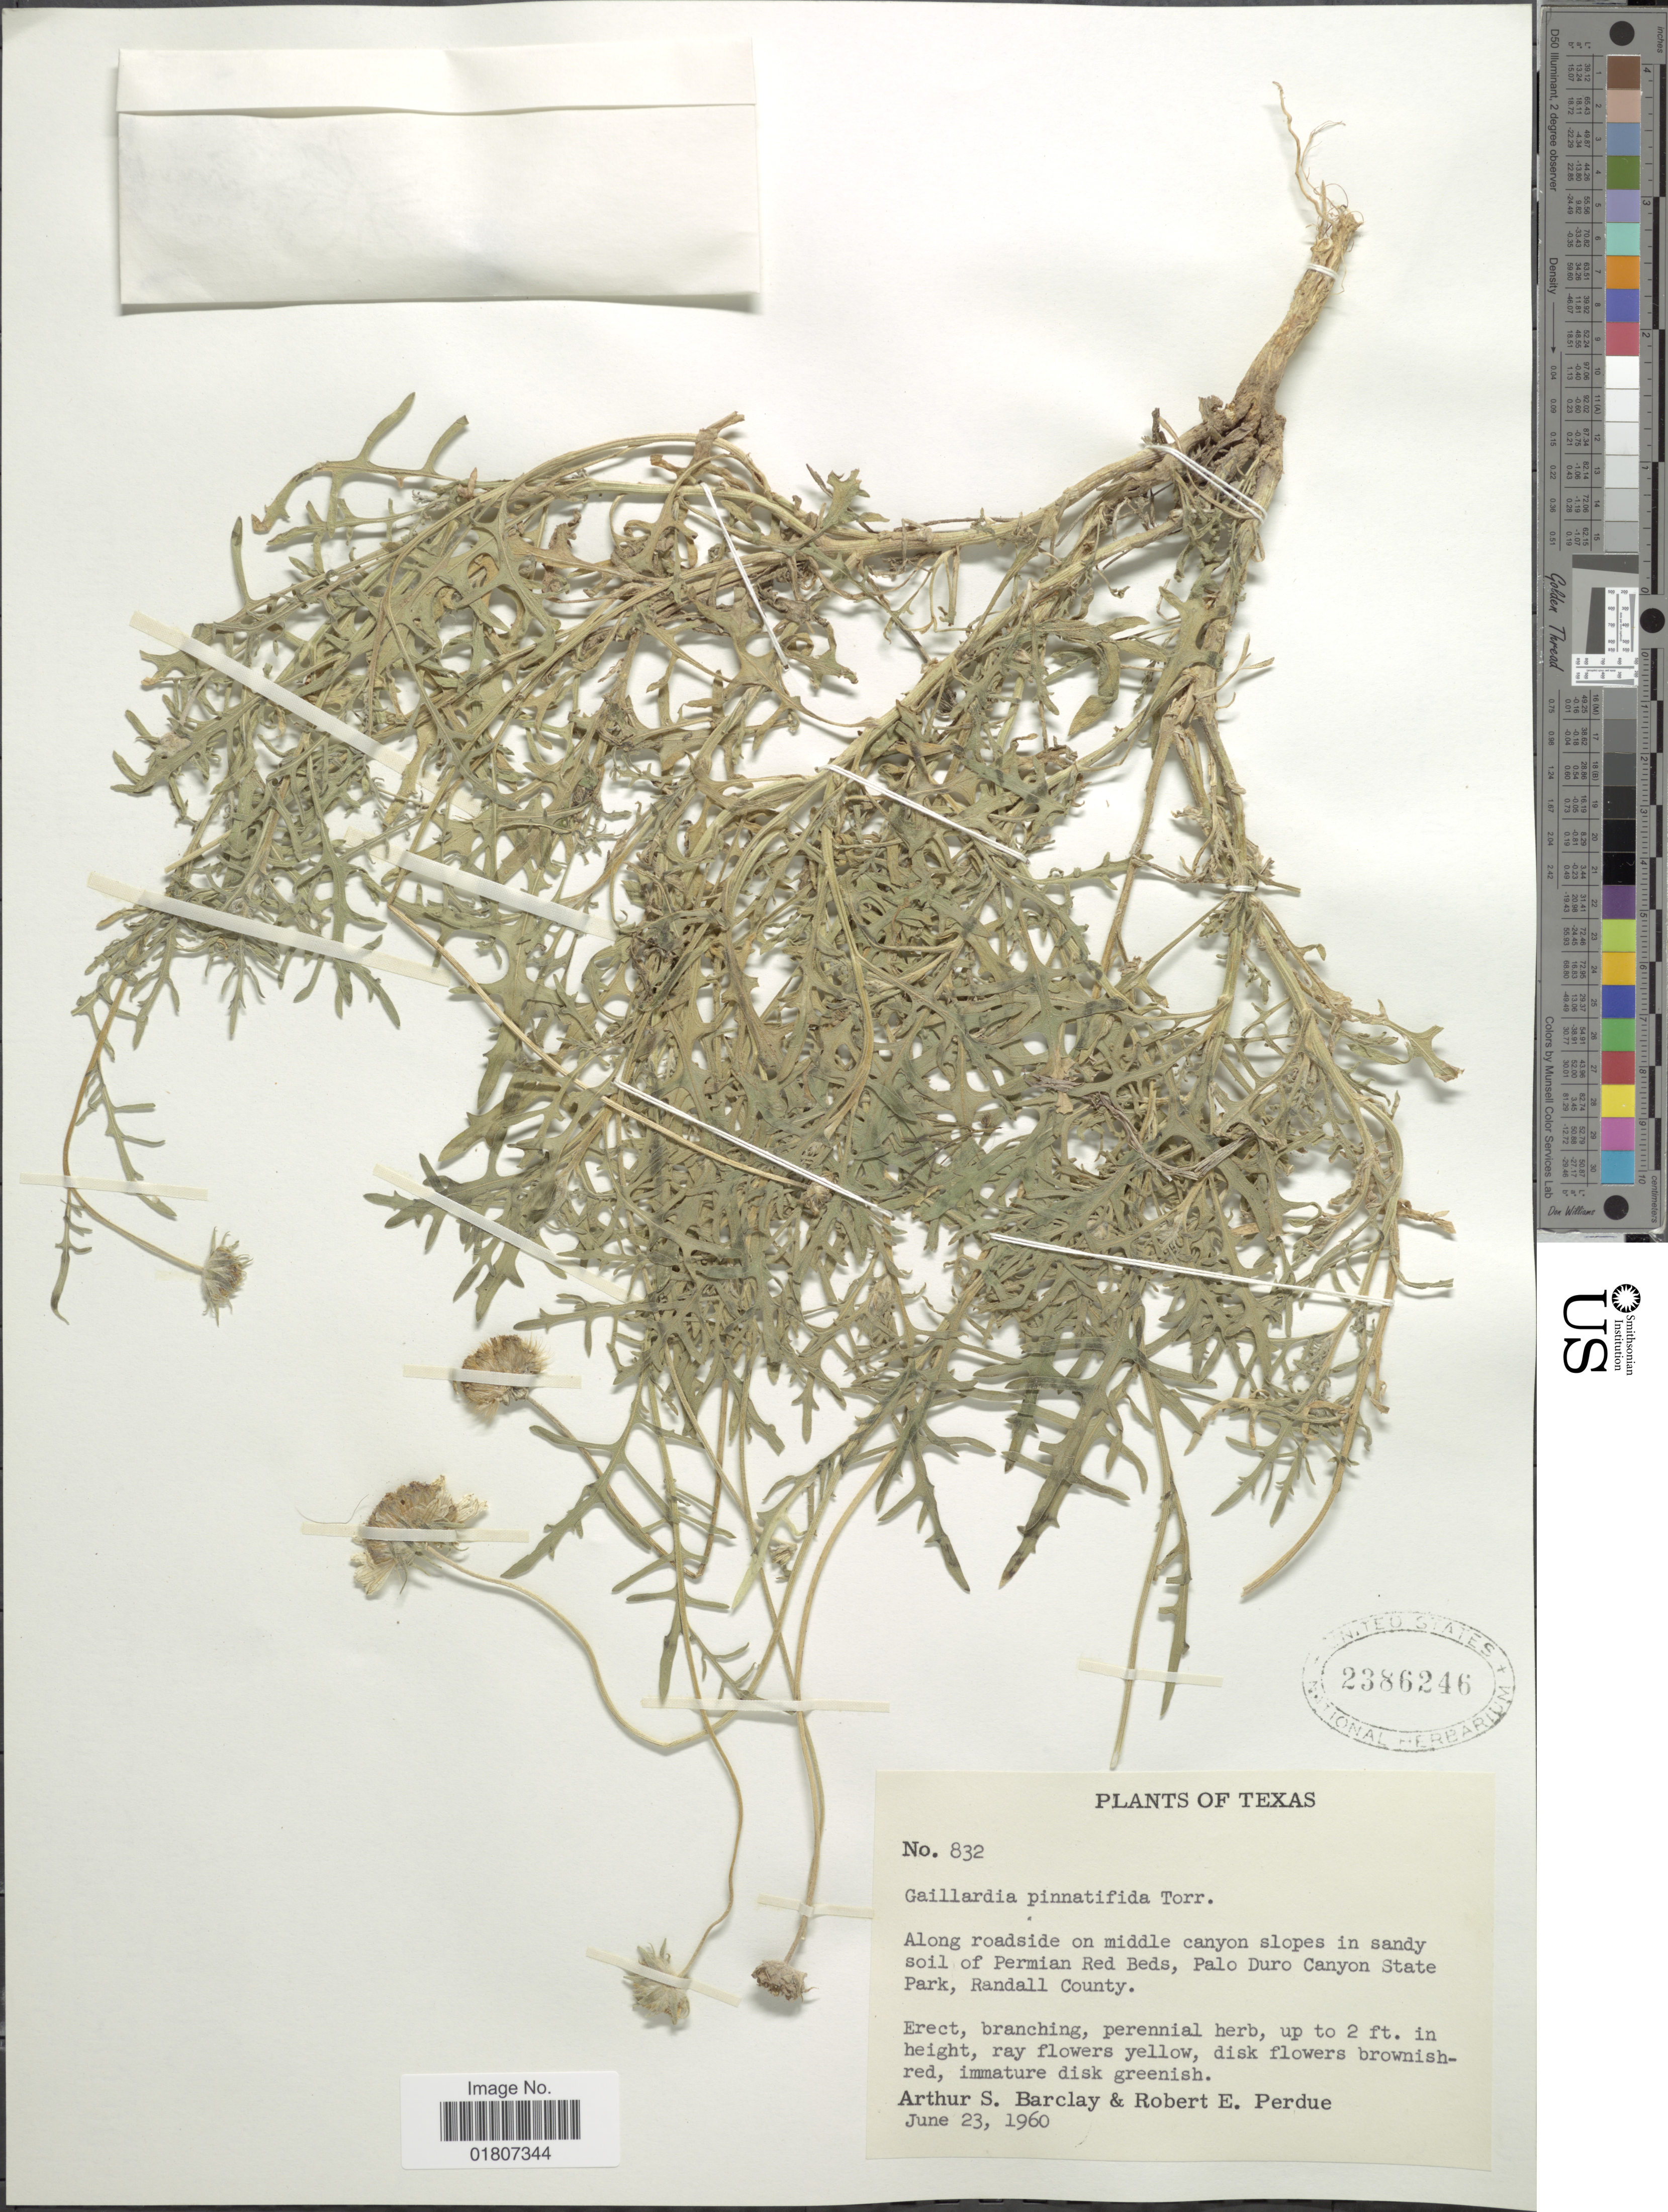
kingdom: Plantae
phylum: Tracheophyta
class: Magnoliopsida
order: Asterales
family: Asteraceae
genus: Gaillardia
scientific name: Gaillardia pinnatifida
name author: Torr.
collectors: A. S. Barclay & R. E. Perdue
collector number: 832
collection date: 1960-06-23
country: United States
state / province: Texas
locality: Along roadside on middle canyon slopes in sandy soil of Permian Red Beds, Palo Duro Canyon State Park, Randall County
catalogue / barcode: US 2386246